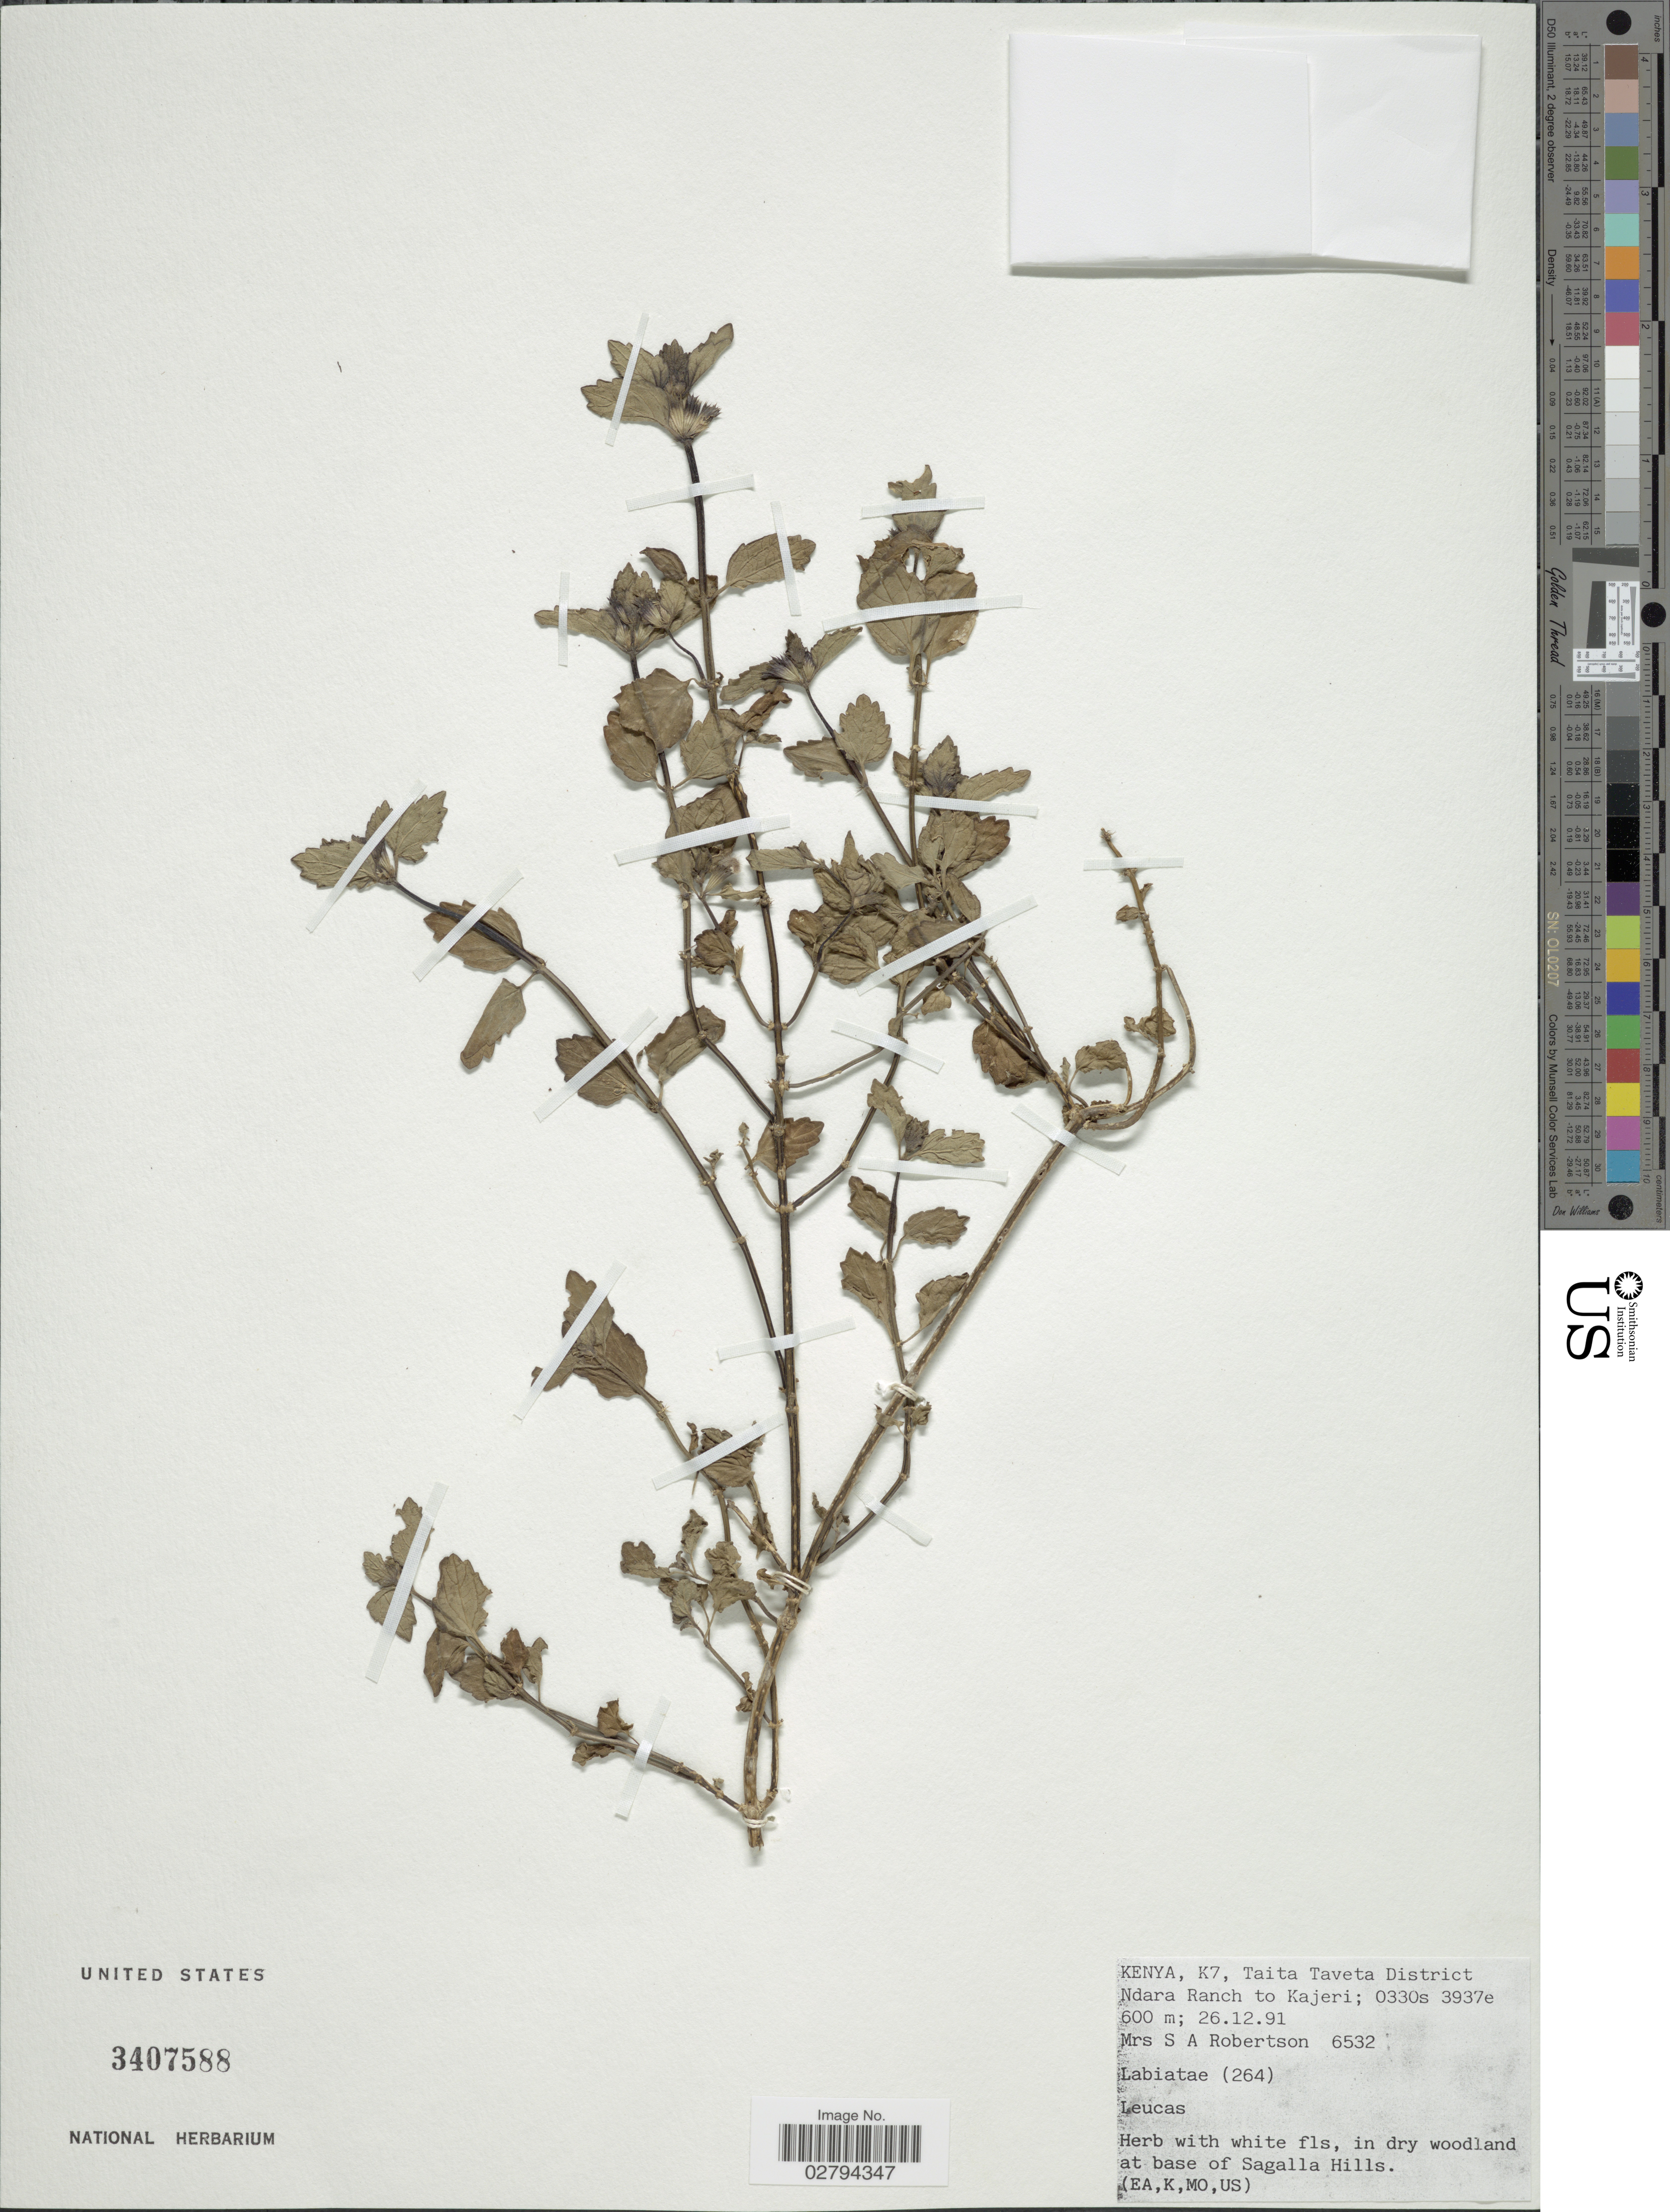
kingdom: Plantae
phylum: Tracheophyta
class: Magnoliopsida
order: Lamiales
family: Lamiaceae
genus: Leucas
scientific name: Leucas sp.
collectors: S. Robertson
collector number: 6532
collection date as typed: Transcribed d/m/y: 26/12/91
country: Kenya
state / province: Taita Taveta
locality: K7, Taita Taveta District Ndara Ranch to Kajeri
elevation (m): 600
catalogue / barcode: US 3407588